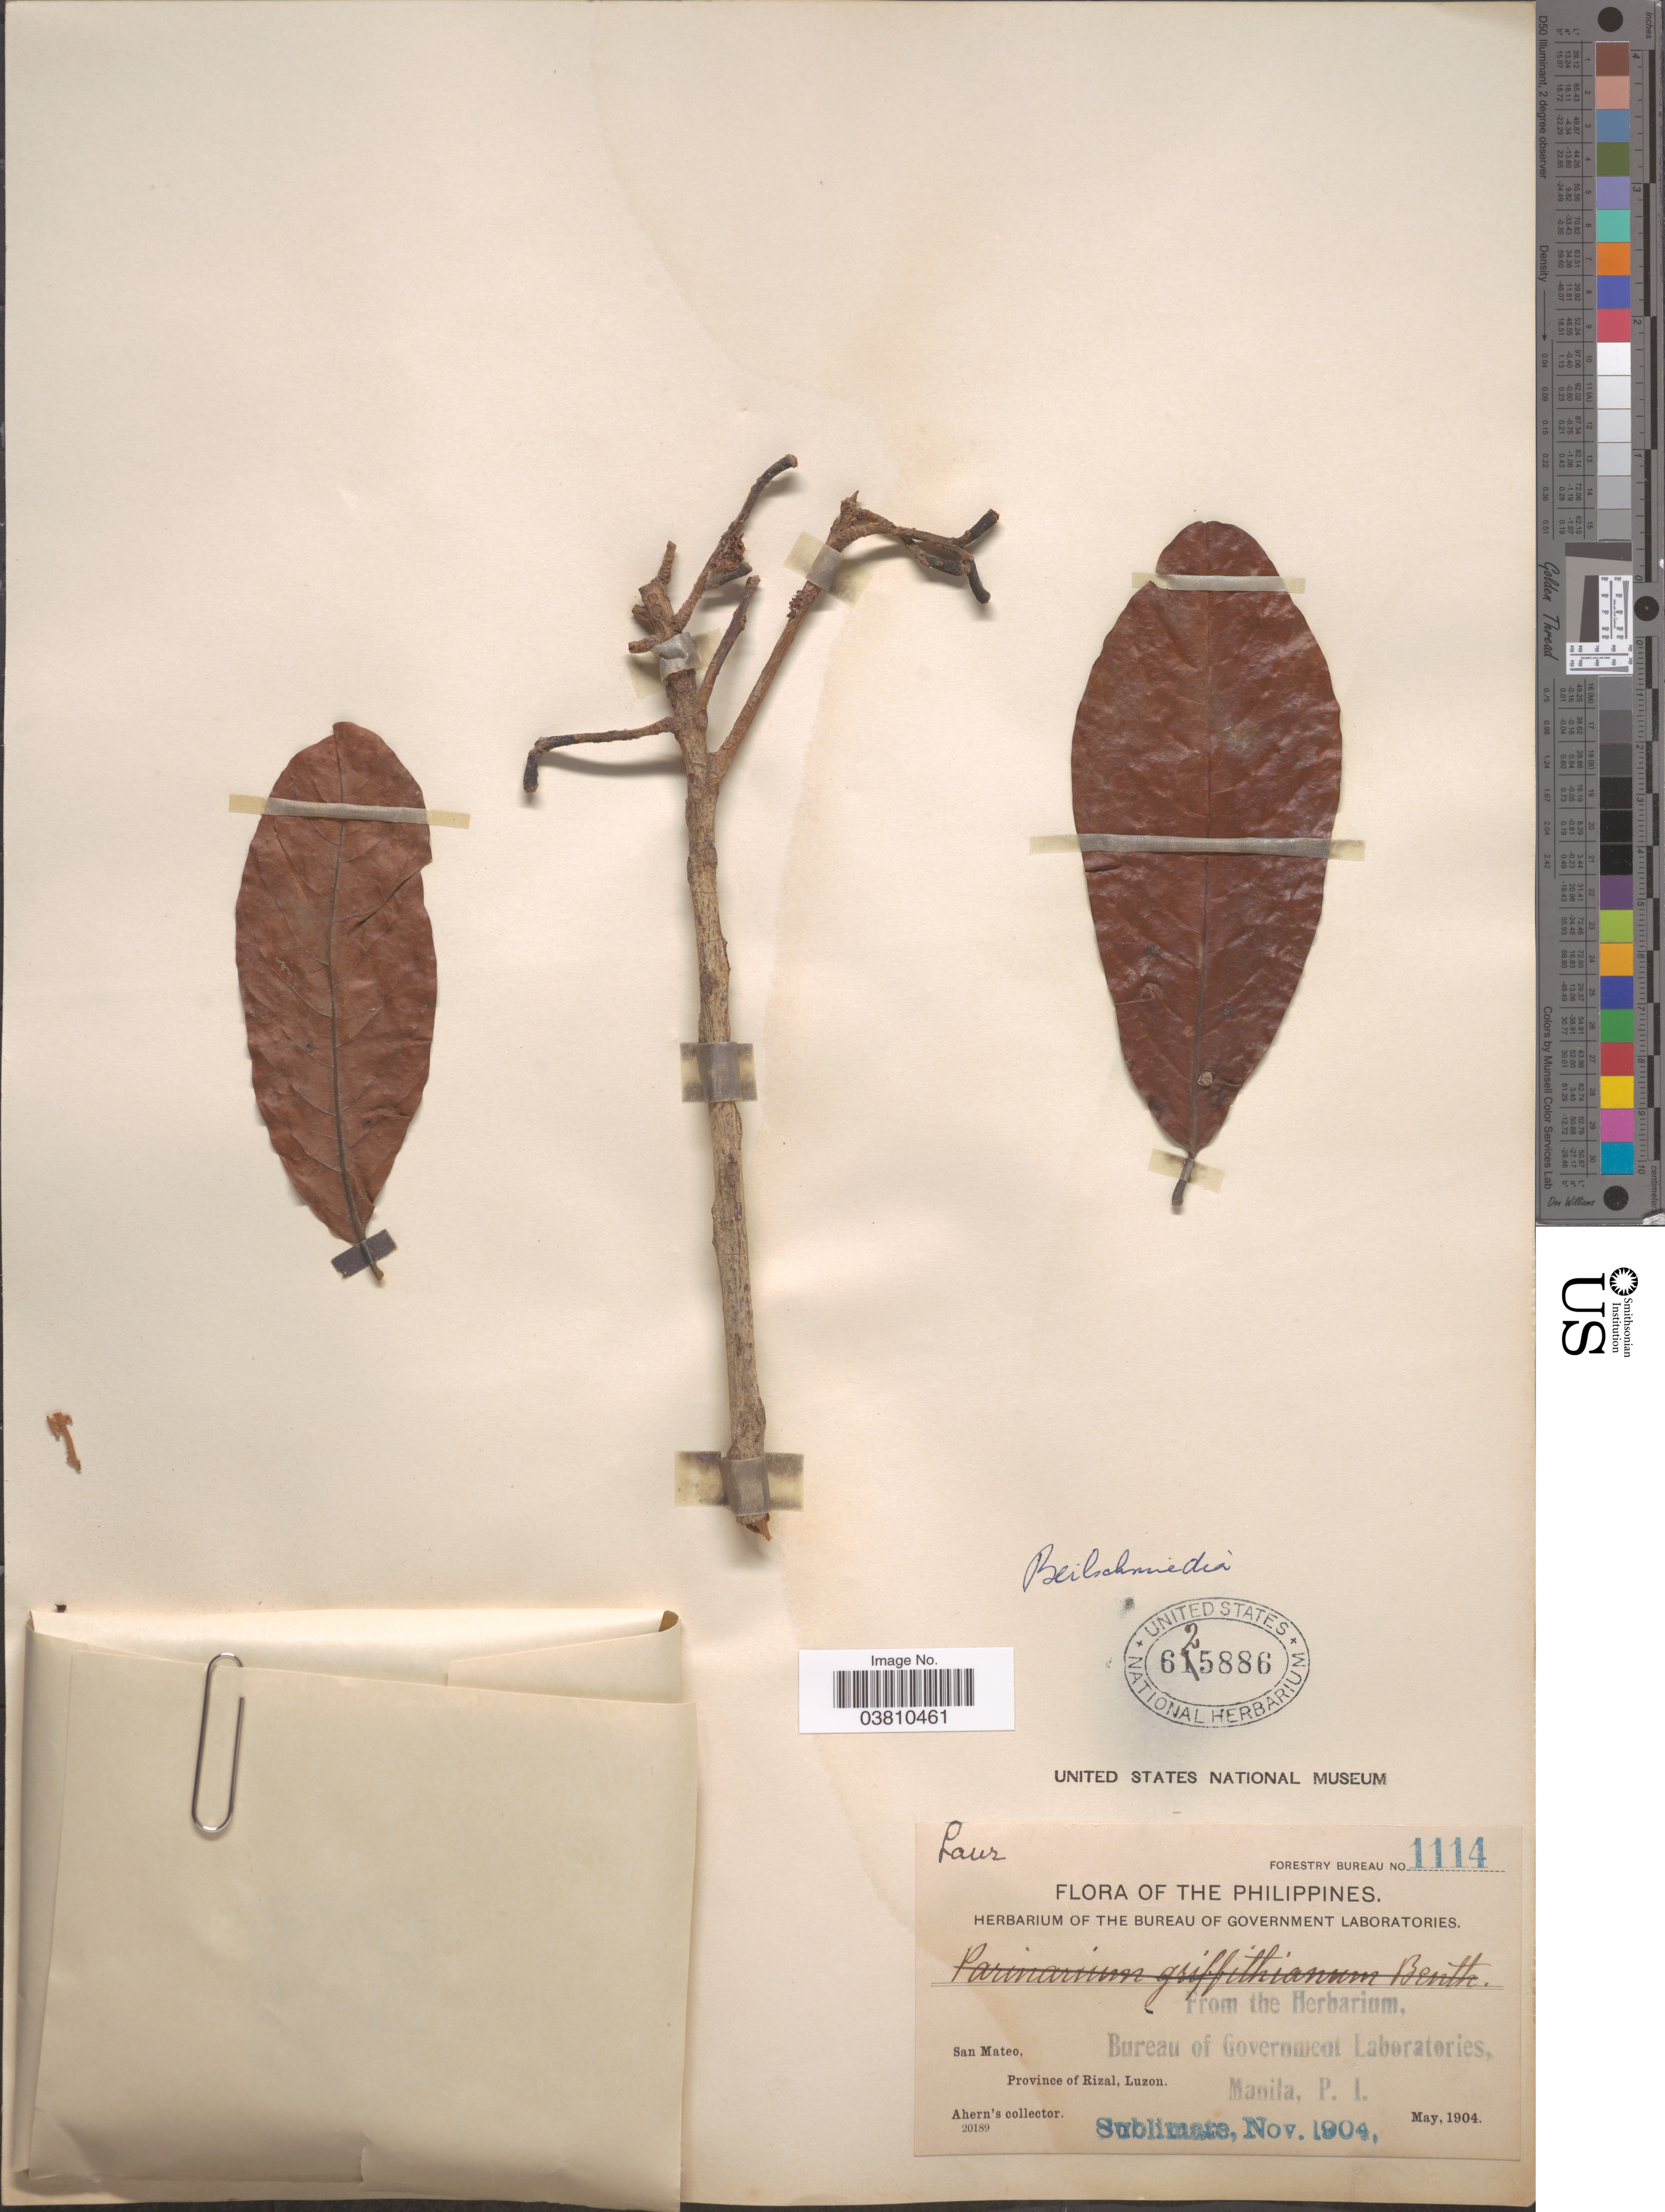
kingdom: Plantae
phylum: Tracheophyta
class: Magnoliopsida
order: Laurales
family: Lauraceae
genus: Beilschmiedia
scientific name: Beilschmiedia sp.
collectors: Ahern's collector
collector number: Forestry Bureau 1114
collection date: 1904-05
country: Philippines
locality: San Mateo, Province of Rizal, Luzon.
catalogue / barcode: US 625886